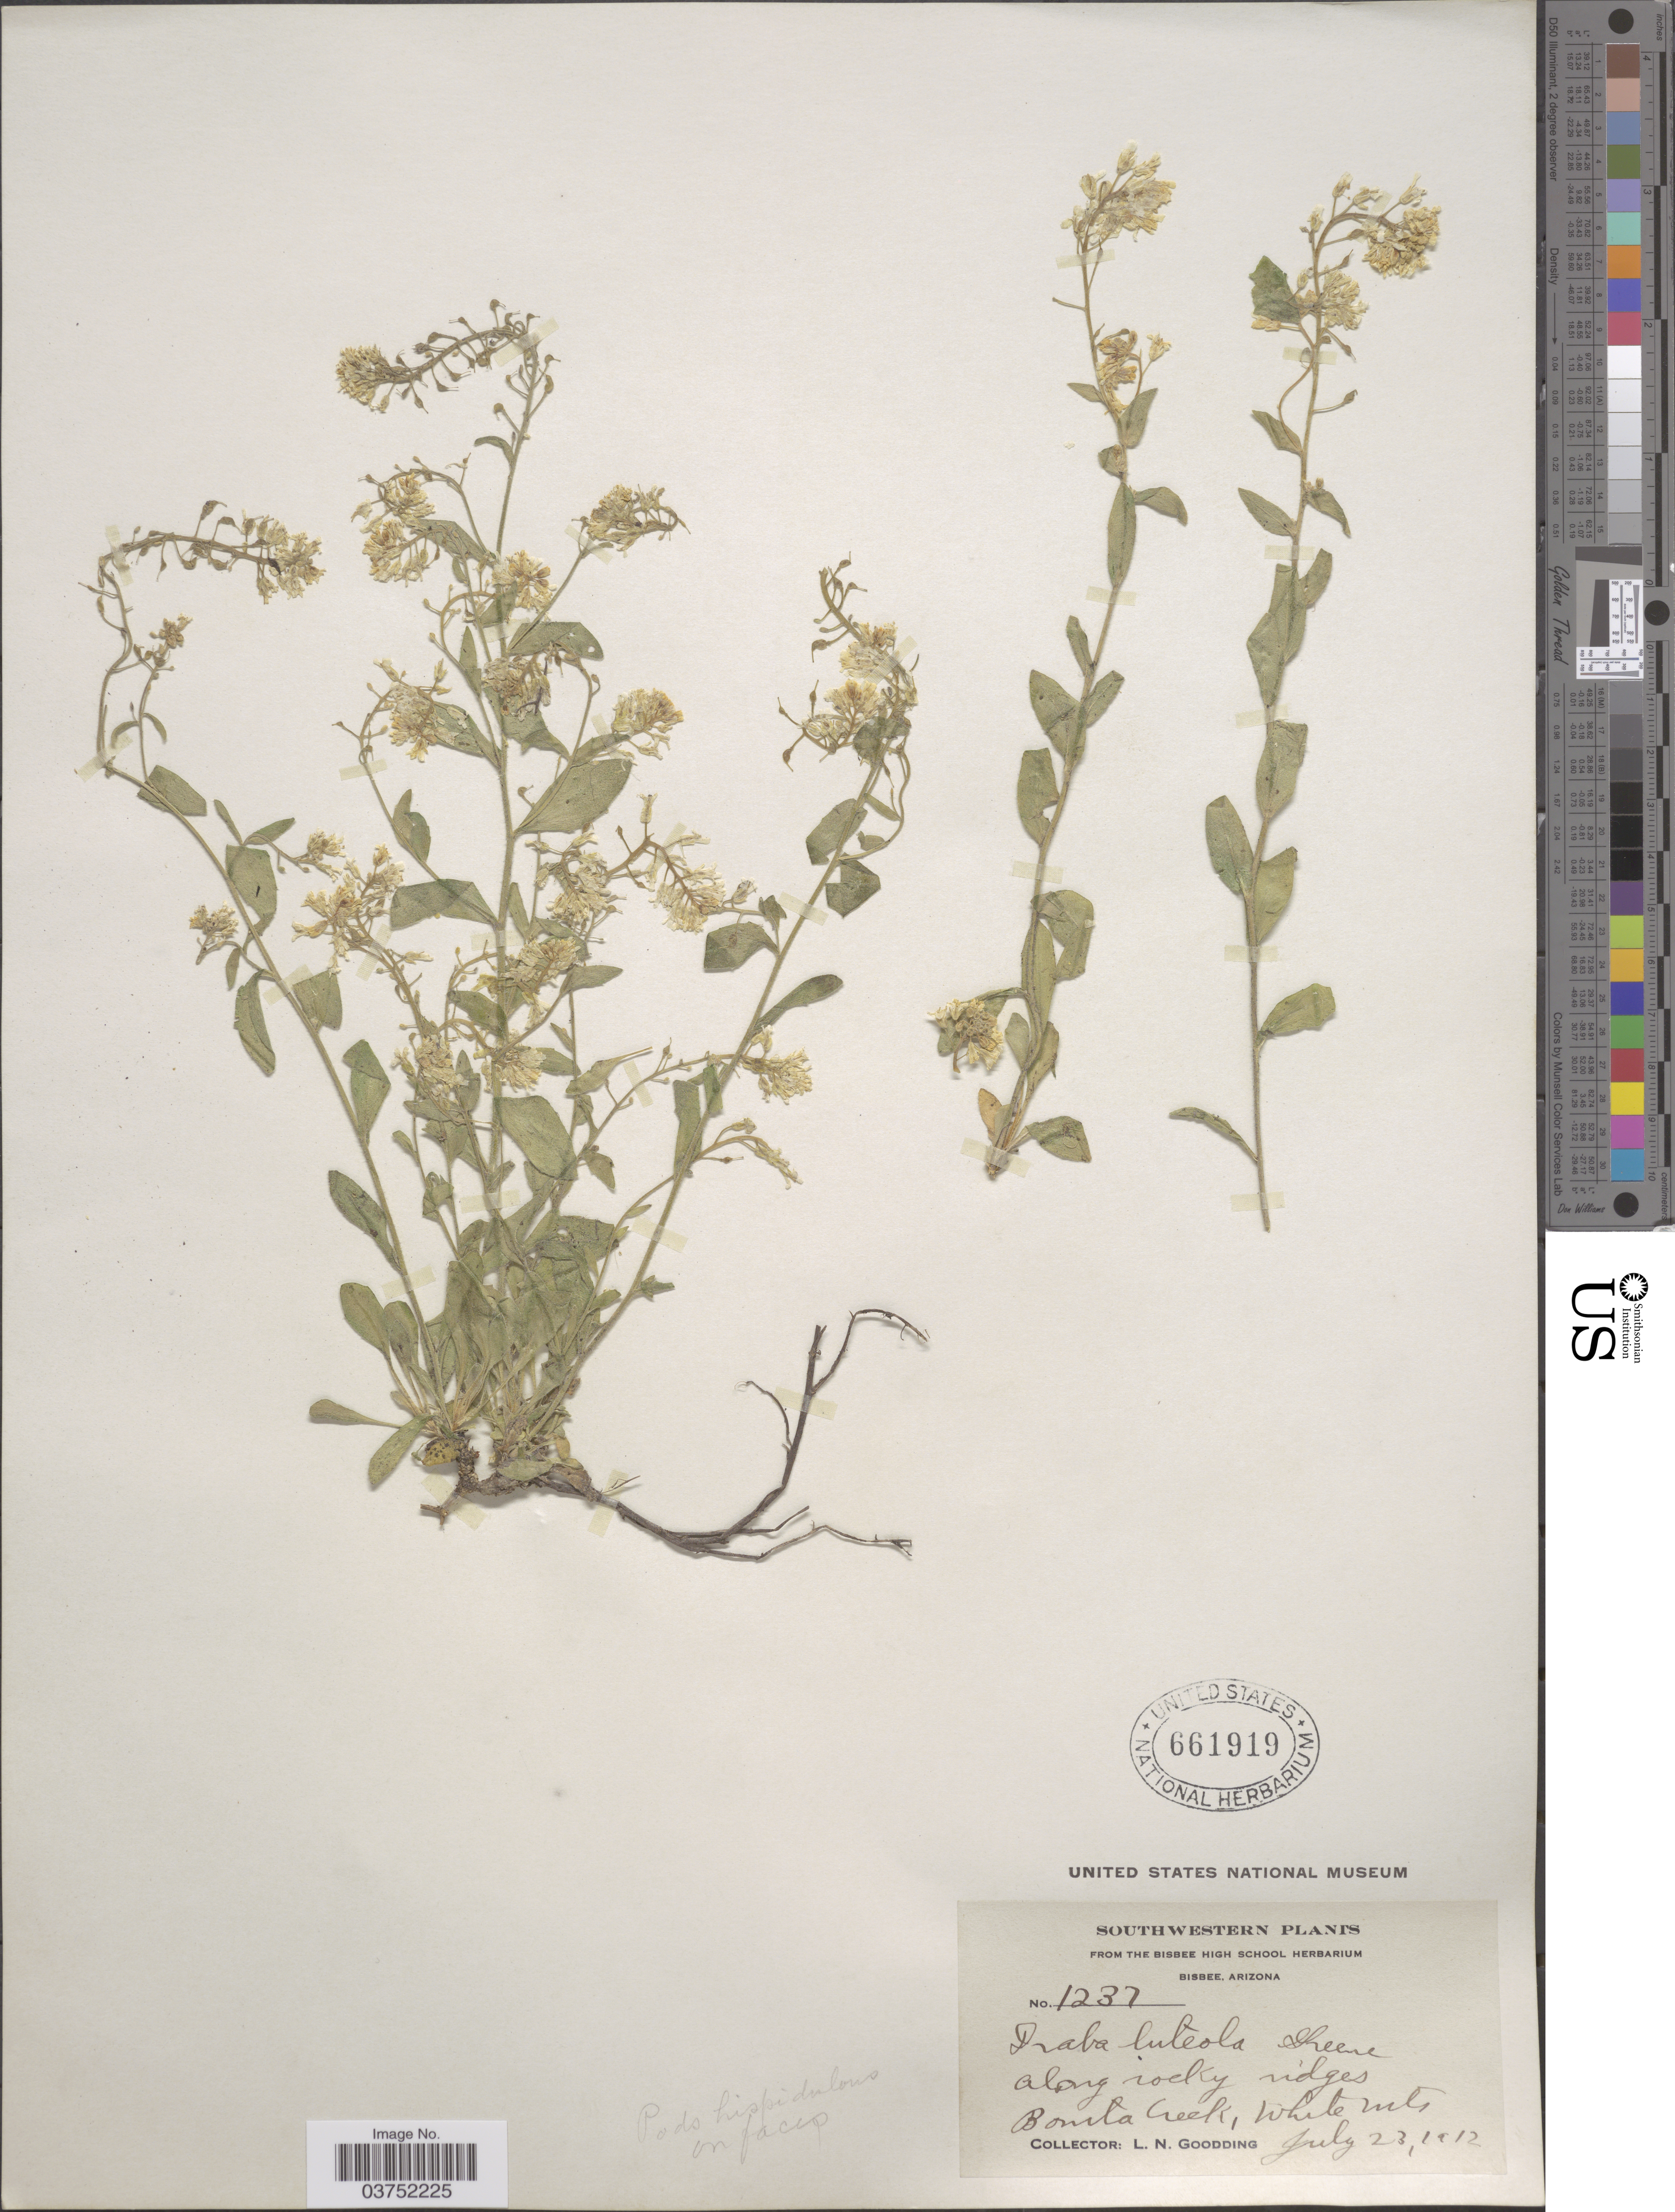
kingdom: Plantae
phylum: Tracheophyta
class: Magnoliopsida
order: Brassicales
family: Brassicaceae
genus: Draba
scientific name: Draba petrophila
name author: Greene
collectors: L. Goodding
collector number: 1237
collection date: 1912-07-23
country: United States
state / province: Arizona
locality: Southwestern.Bonita Creek, White Mts.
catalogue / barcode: US 661919